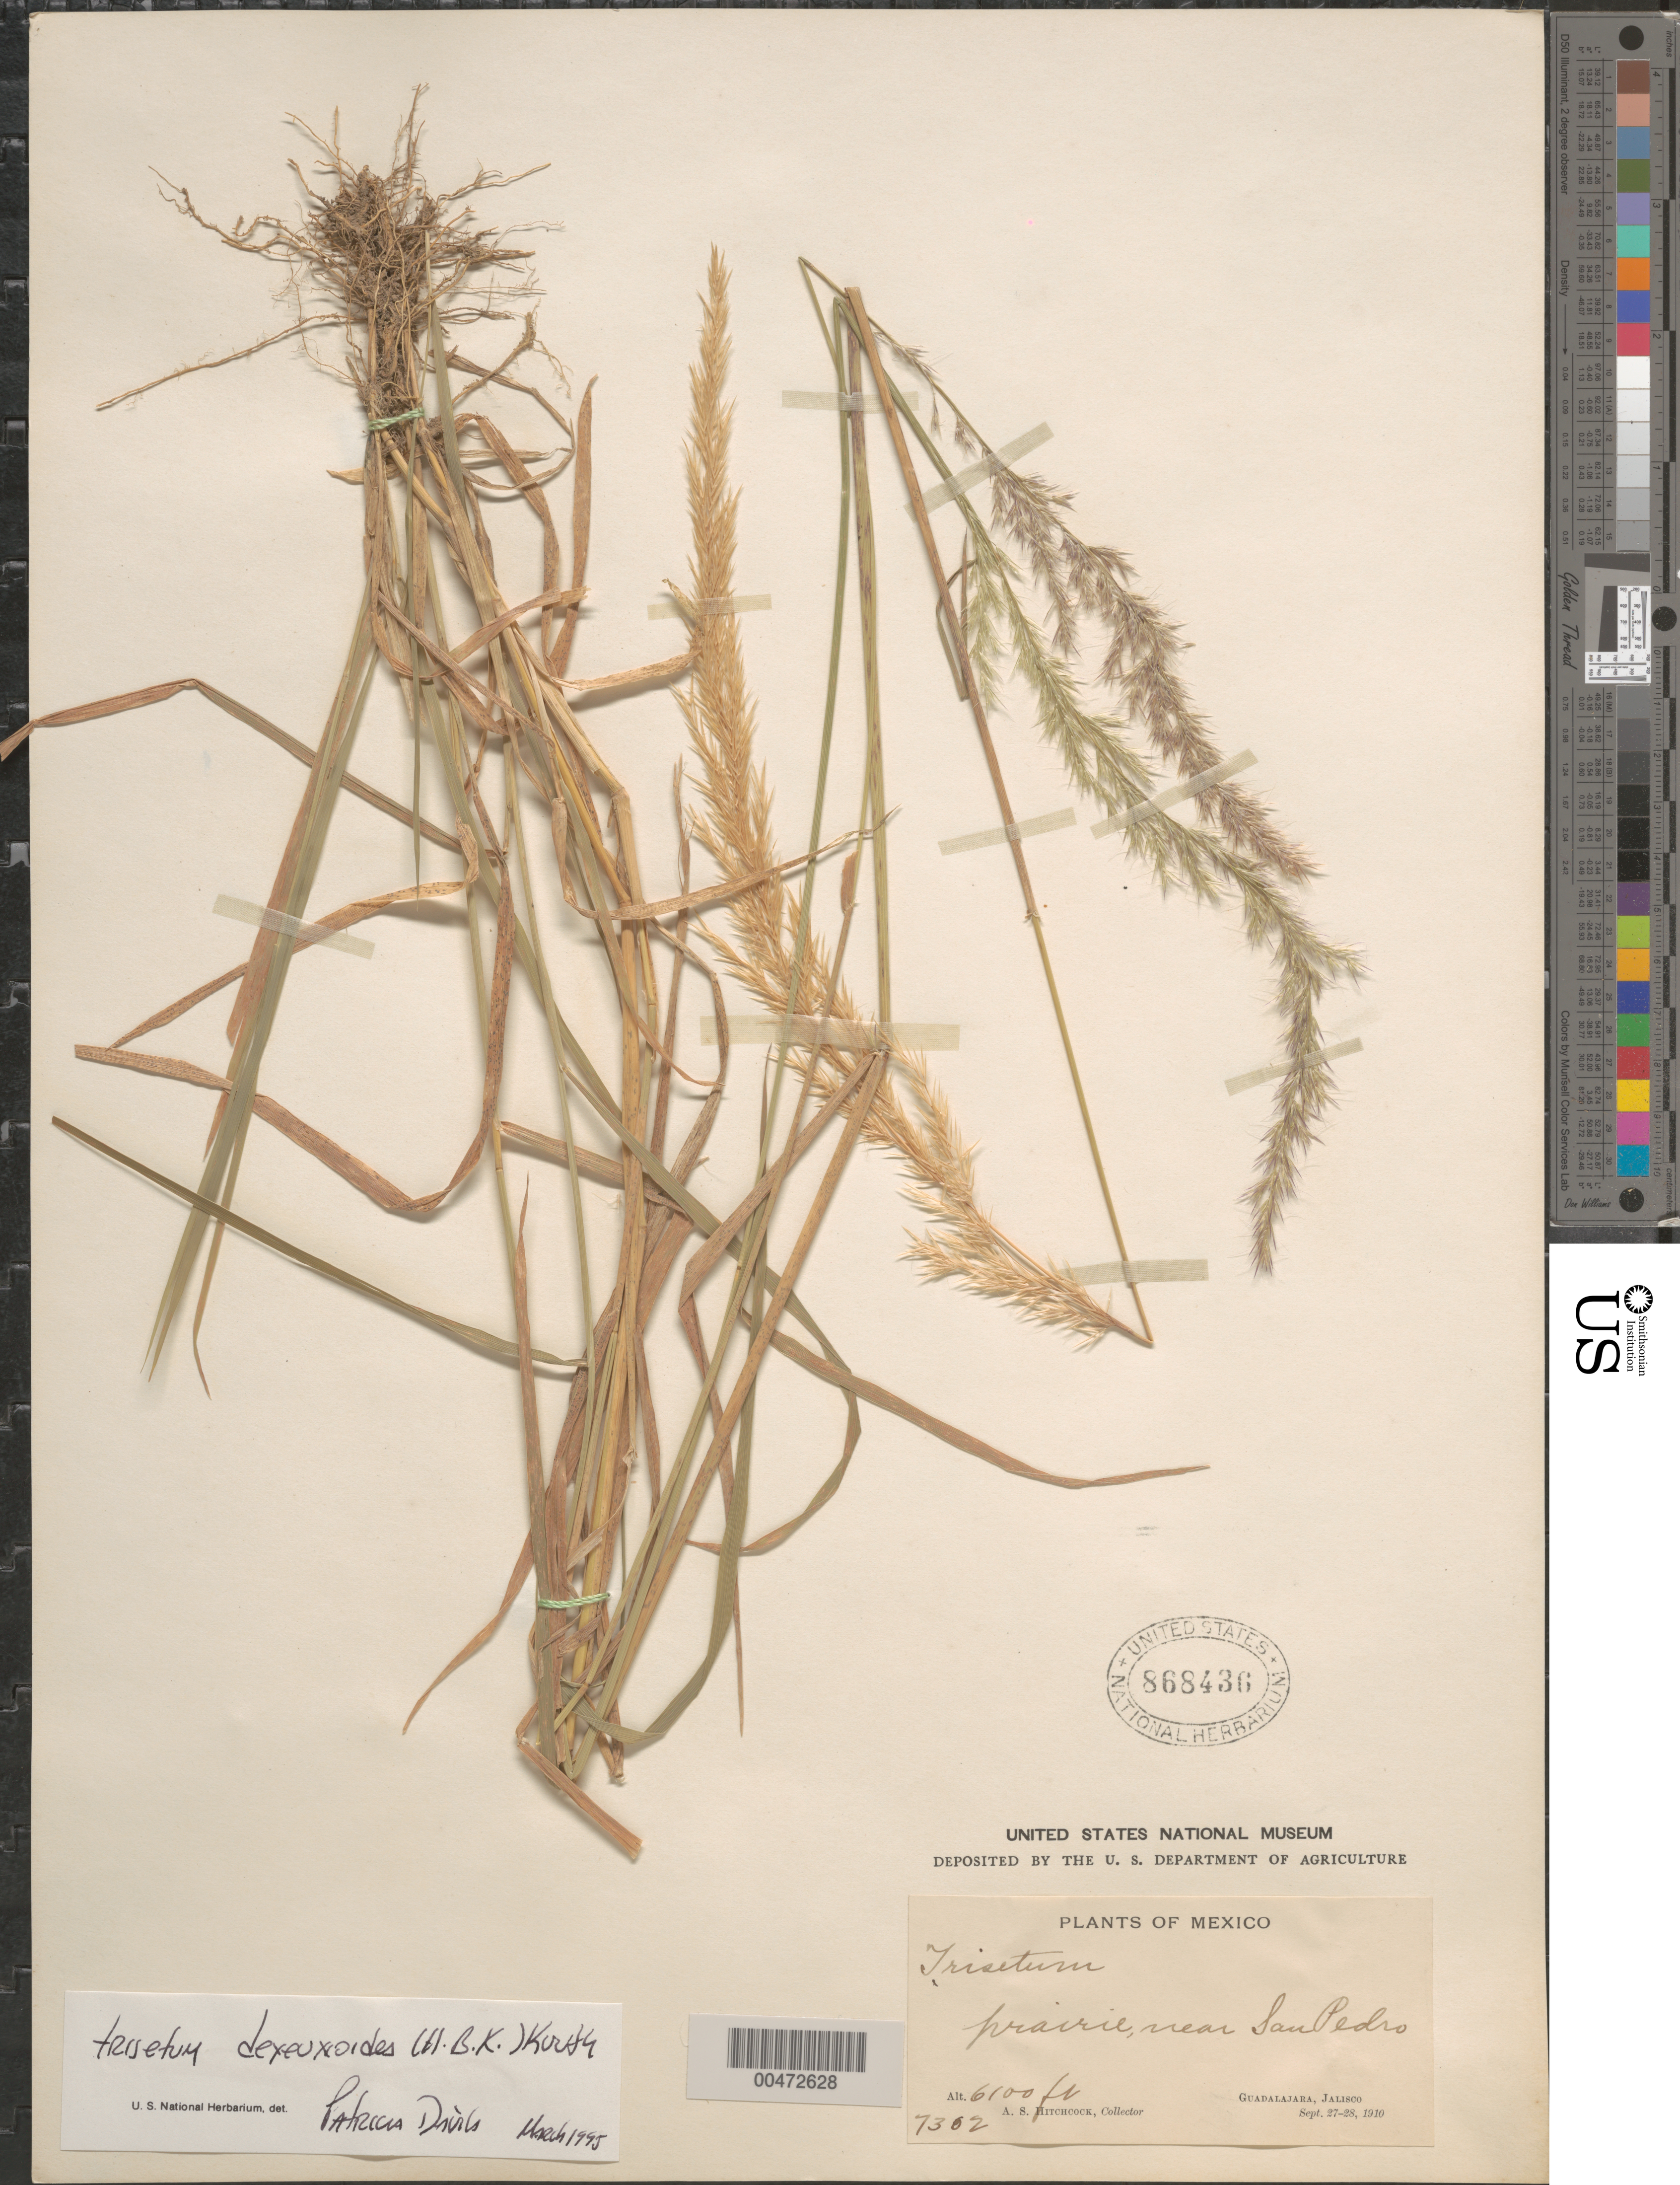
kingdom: Plantae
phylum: Tracheophyta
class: Liliopsida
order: Poales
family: Poaceae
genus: Trisetum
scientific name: Trisetum deyeuxioides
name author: (Kunth) Kunth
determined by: Dávila, P. D.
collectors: A. S. Hitchcock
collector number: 7362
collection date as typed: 27 Sep 1910 to 28 Sep 1910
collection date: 1910-09-27/1910-09-28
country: Mexico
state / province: Jalisco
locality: Near San Pedro, Guadalajara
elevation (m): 1859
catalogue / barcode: US 868436